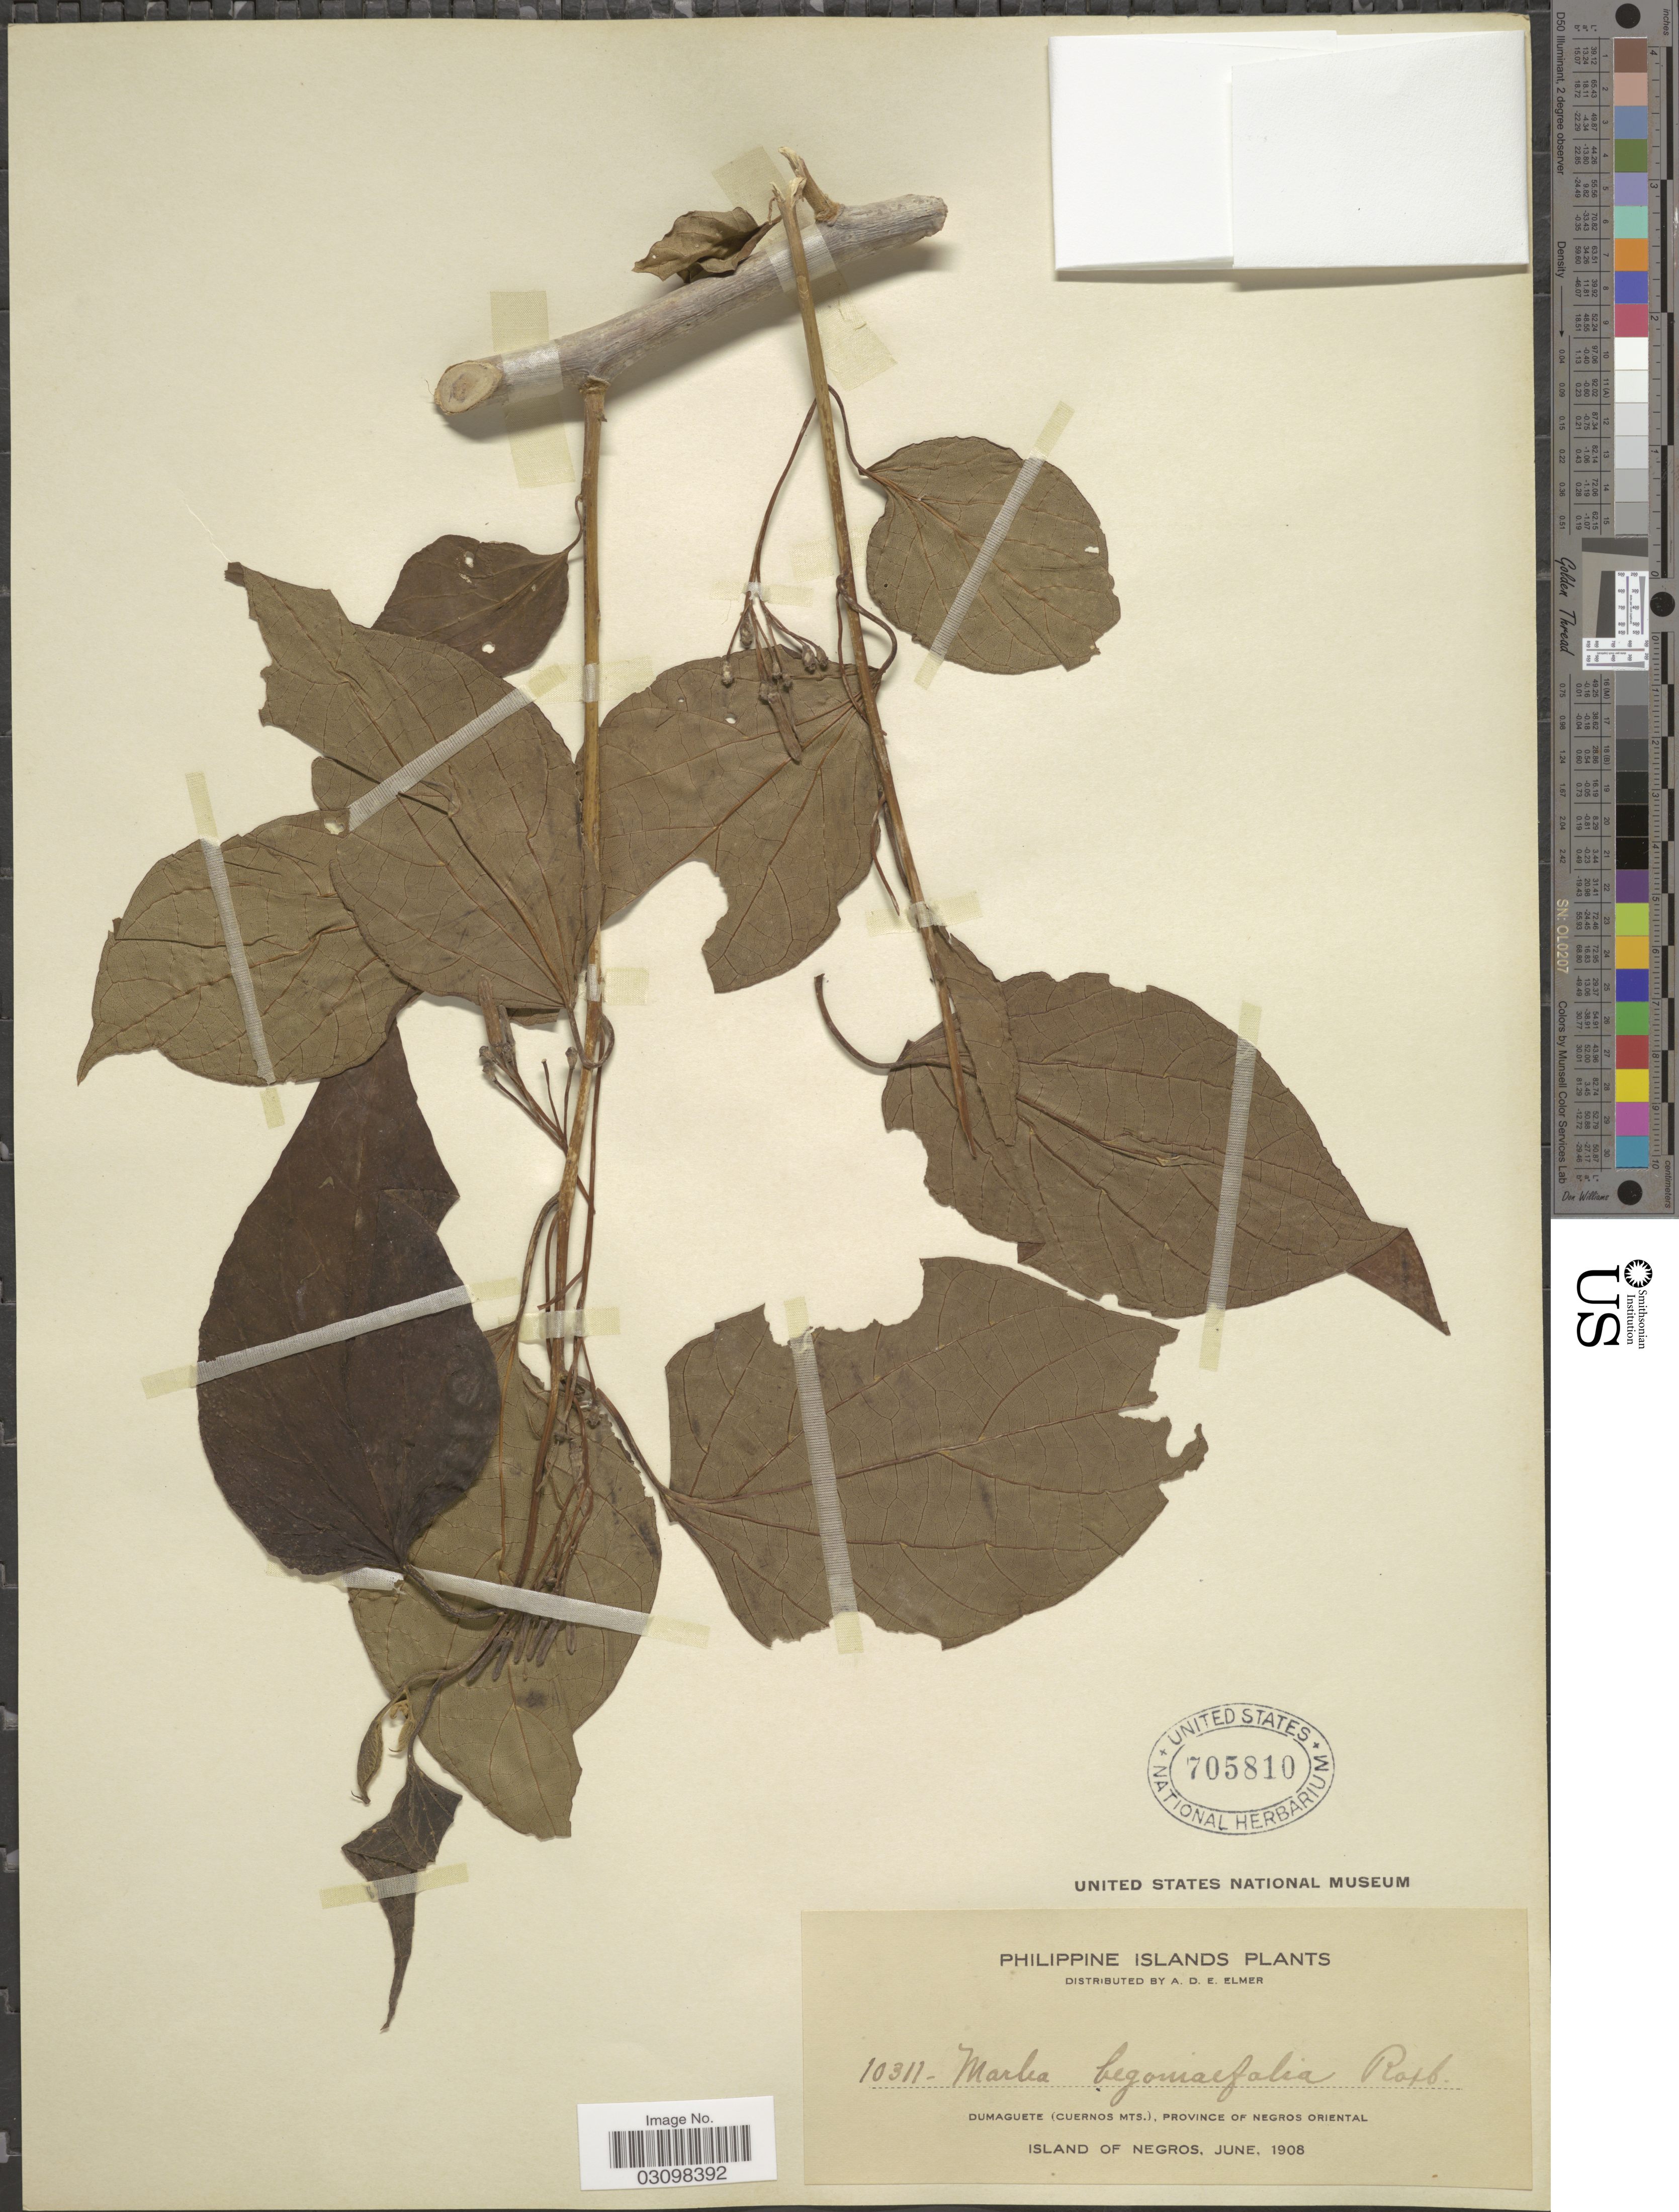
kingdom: Plantae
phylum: Tracheophyta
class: Magnoliopsida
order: Cornales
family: Cornaceae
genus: Alangium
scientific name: Alangium begoniifolium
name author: (Roxb.) Baill.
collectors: A. D. E. Elmer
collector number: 10311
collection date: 1908-06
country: Philippines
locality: Dumaguete (Cuernos Mts.), province of Negros oriental. Island of Negros.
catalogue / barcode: US 705810